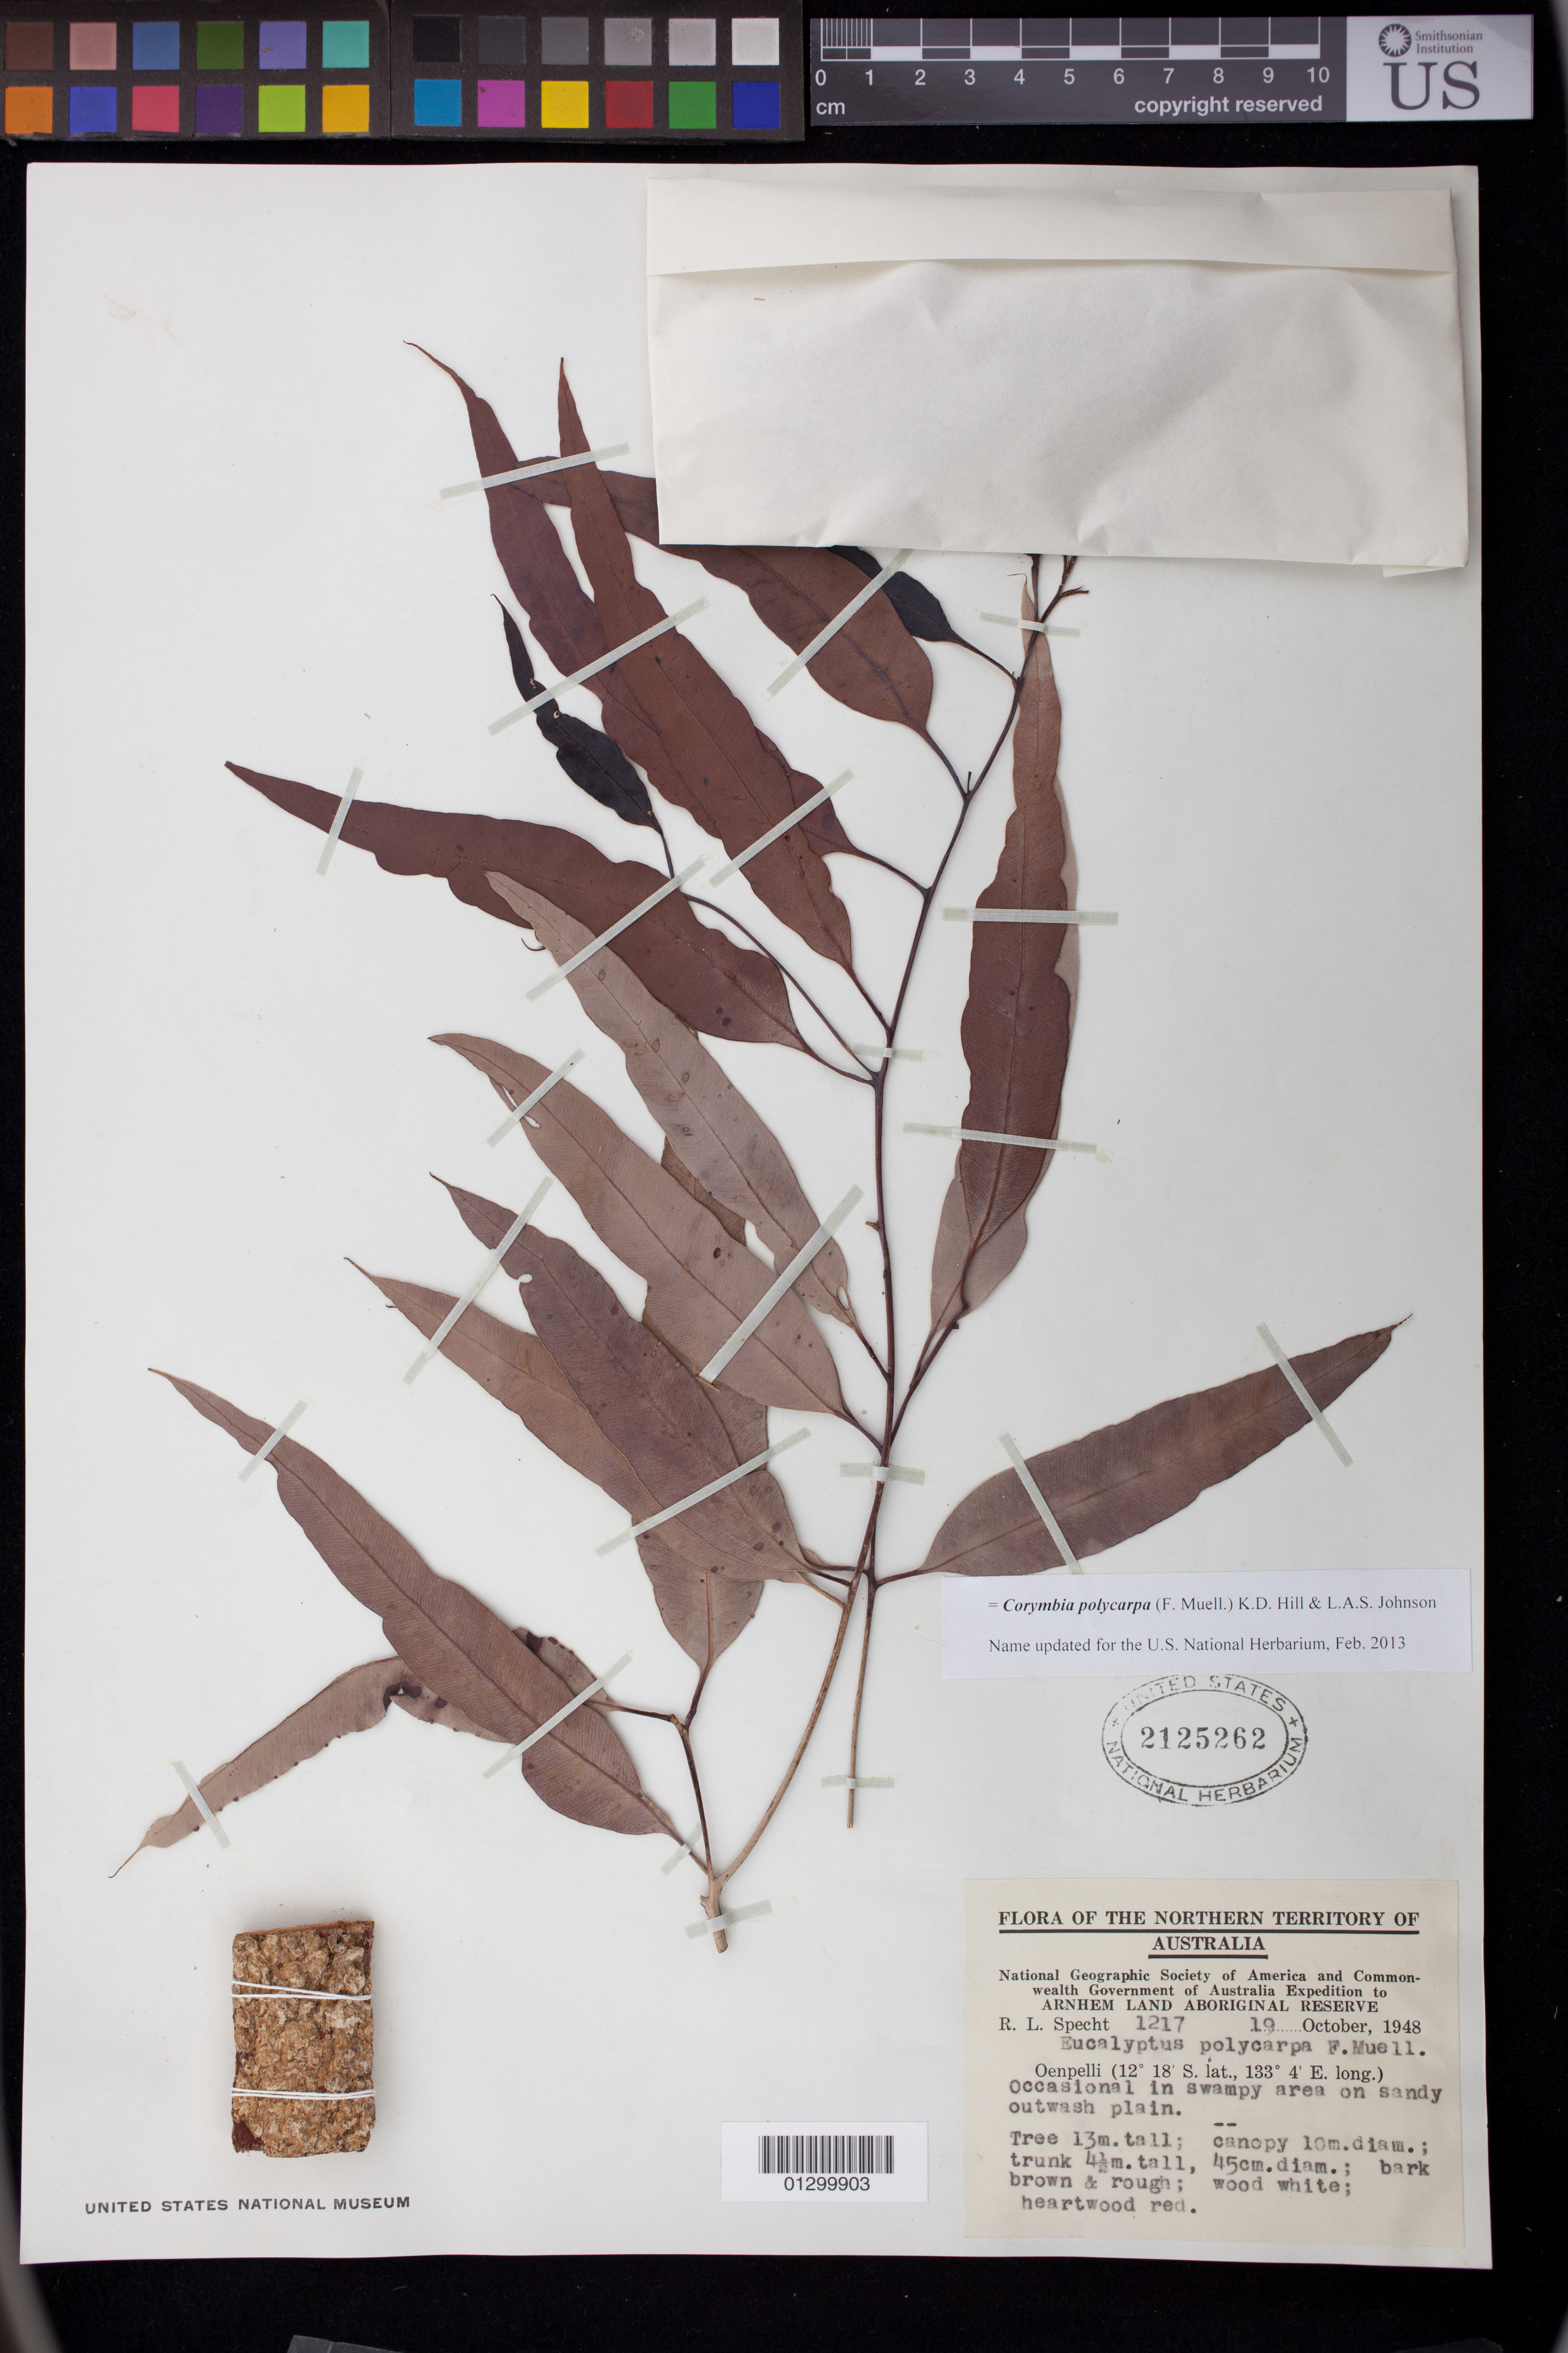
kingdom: Plantae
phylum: Tracheophyta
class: Magnoliopsida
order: Myrtales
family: Myrtaceae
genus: Corymbia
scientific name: Corymbia polycarpa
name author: (F. Muell.) K.D. Hill & L.A.S. Johnson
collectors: R. L. Specht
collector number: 1217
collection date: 1948-10-19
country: Australia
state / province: Northern Territory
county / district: West Arnhem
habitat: Occasional in swampy area on sandy outwash plain.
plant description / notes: Tree 13 m. tall; canopy 10 m. diam.; trunk 4.5 m. tall, 45 cm. diam.; bark brown and rough; wood white; heartwood red.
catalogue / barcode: US 2125262